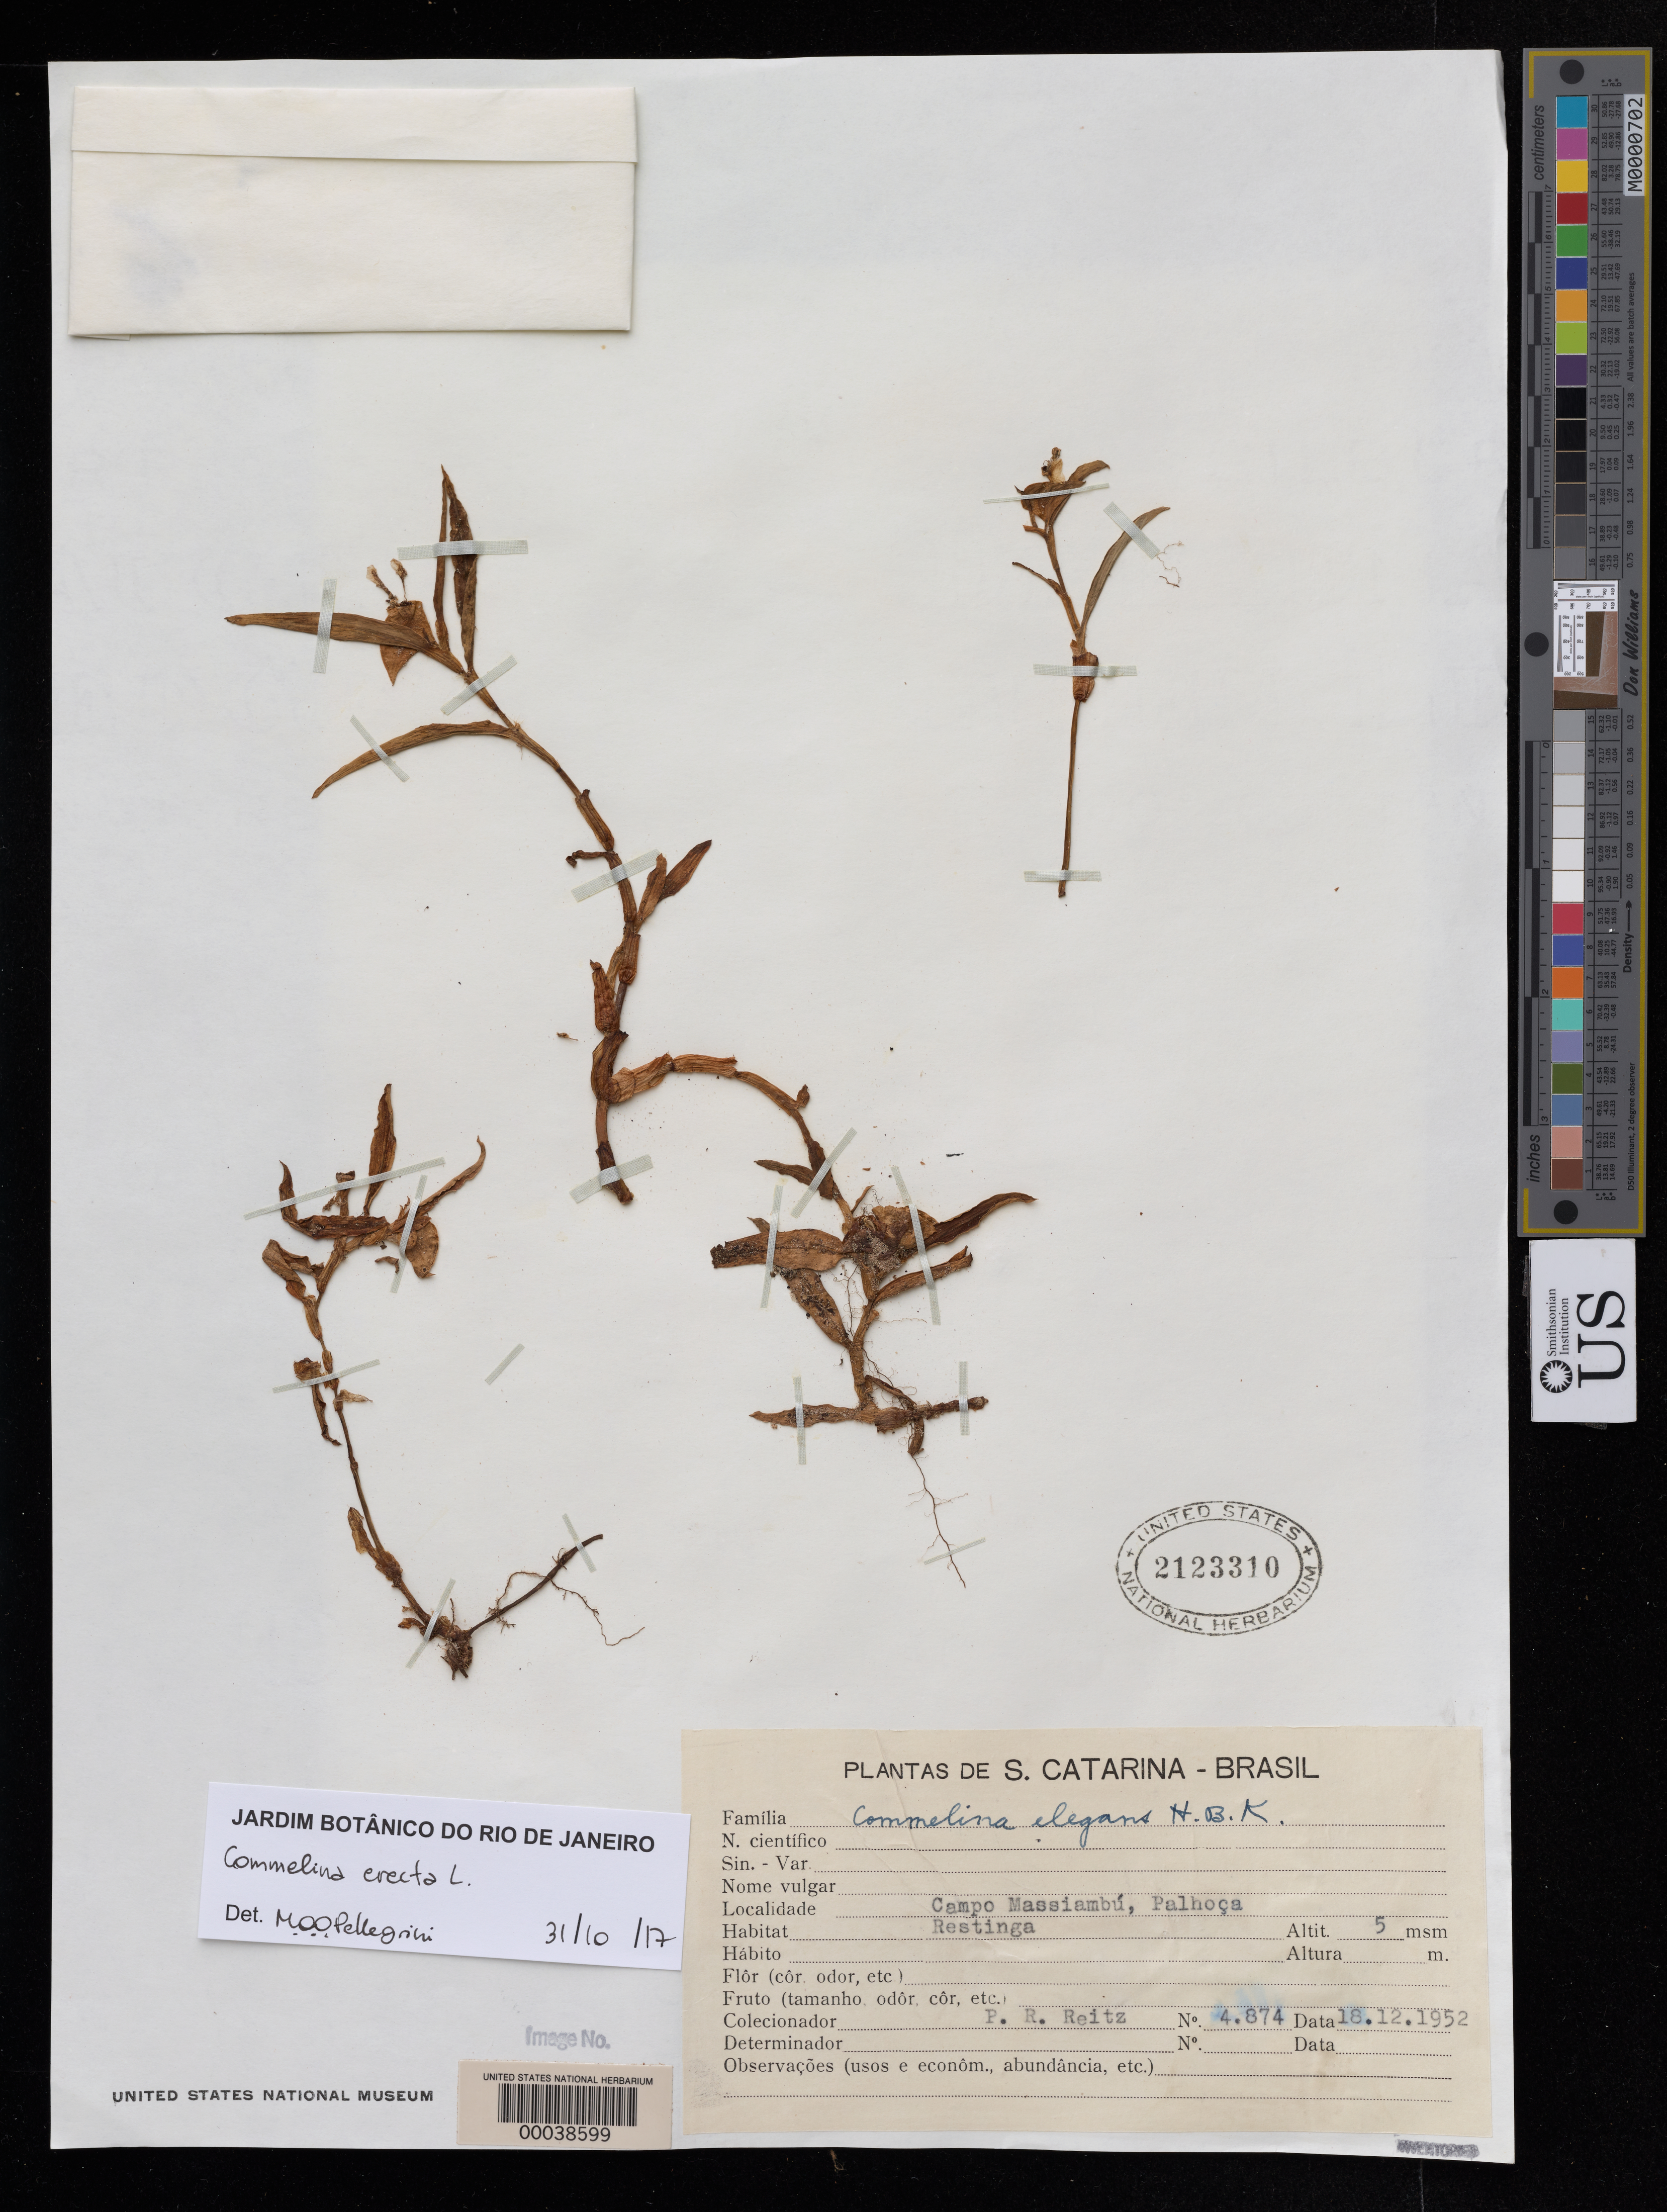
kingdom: Plantae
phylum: Tracheophyta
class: Liliopsida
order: Commelinales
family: Commelinaceae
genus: Commelina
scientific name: Commelina erecta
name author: L.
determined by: Pellegrini, M. O. de Oliveira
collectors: R. Reitz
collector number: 4.874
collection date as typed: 18 Dec 1952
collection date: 1952-12-18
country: Brazil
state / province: Santa Catarina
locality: Campo Massiambu, Palhoca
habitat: Sandy rock ledge; coastal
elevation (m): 5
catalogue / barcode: US 2123310